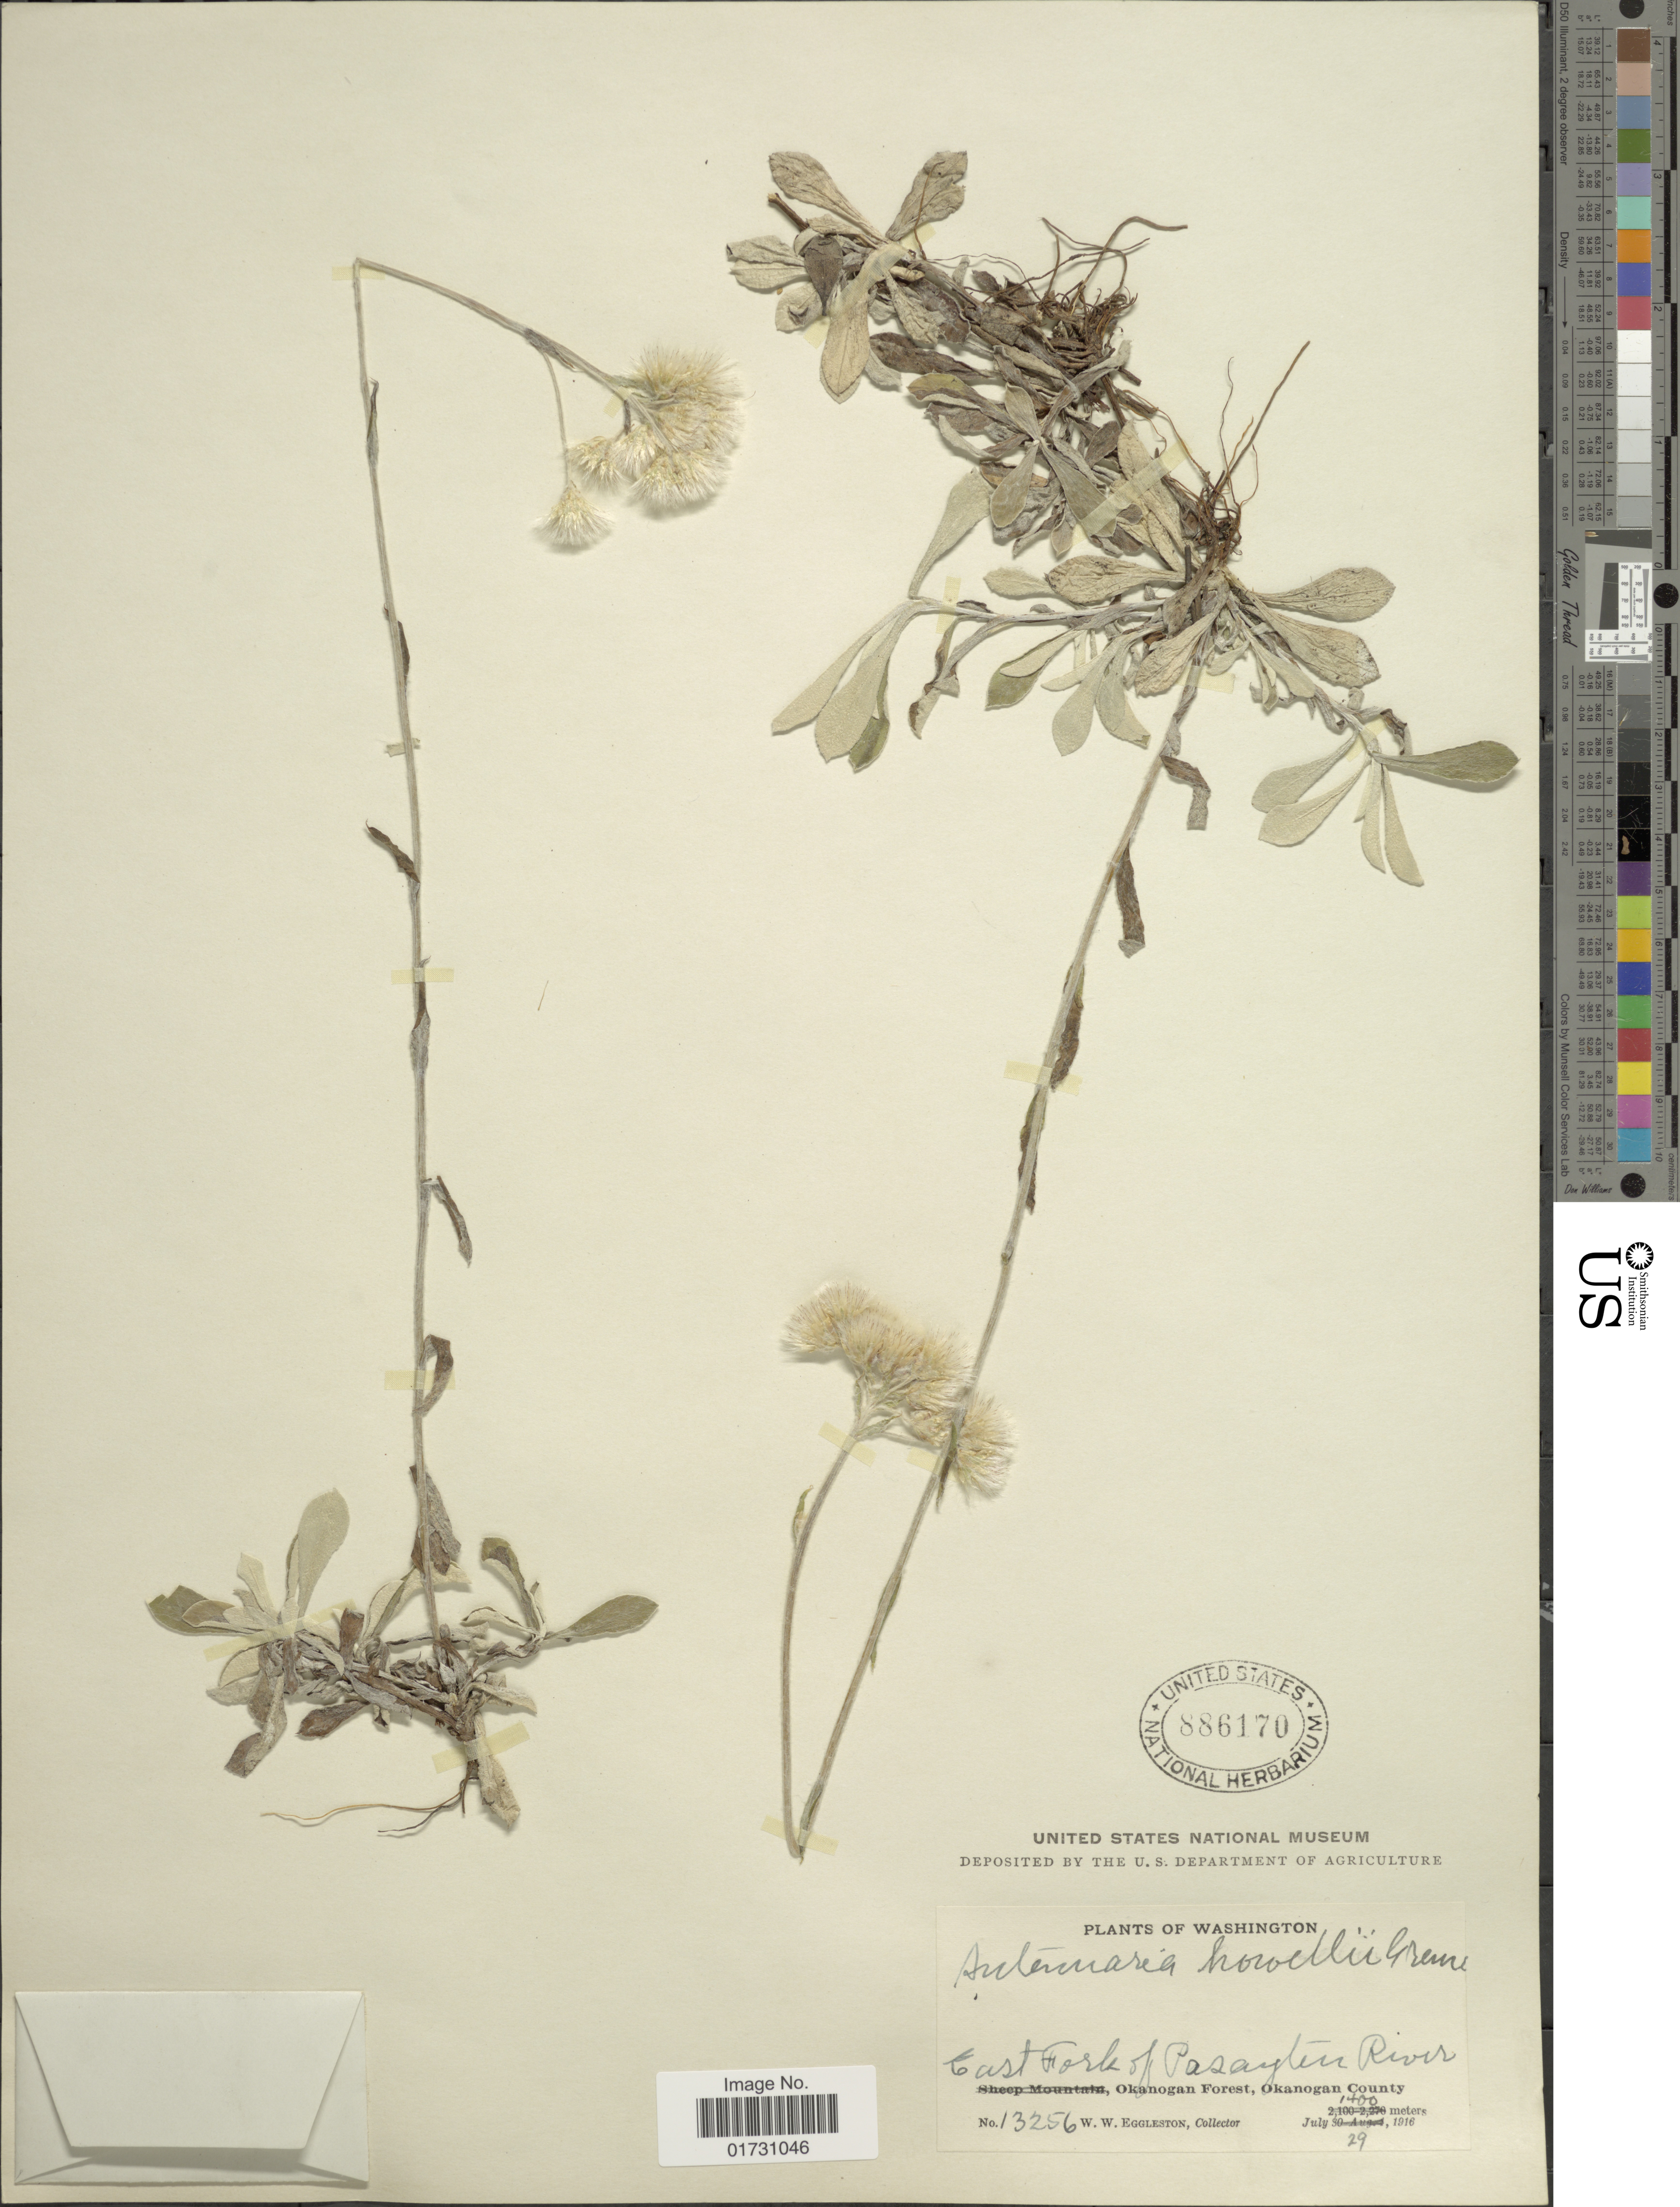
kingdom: Plantae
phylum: Tracheophyta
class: Magnoliopsida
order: Asterales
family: Asteraceae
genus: Antennaria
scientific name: Antennaria howellii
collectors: W. W. Eggleston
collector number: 13256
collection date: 1916-07-29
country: United States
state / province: Washington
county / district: Okanogan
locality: East Fork of Pasangten River, Okanogan Forest, Okanogan County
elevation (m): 1400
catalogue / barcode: US 886170